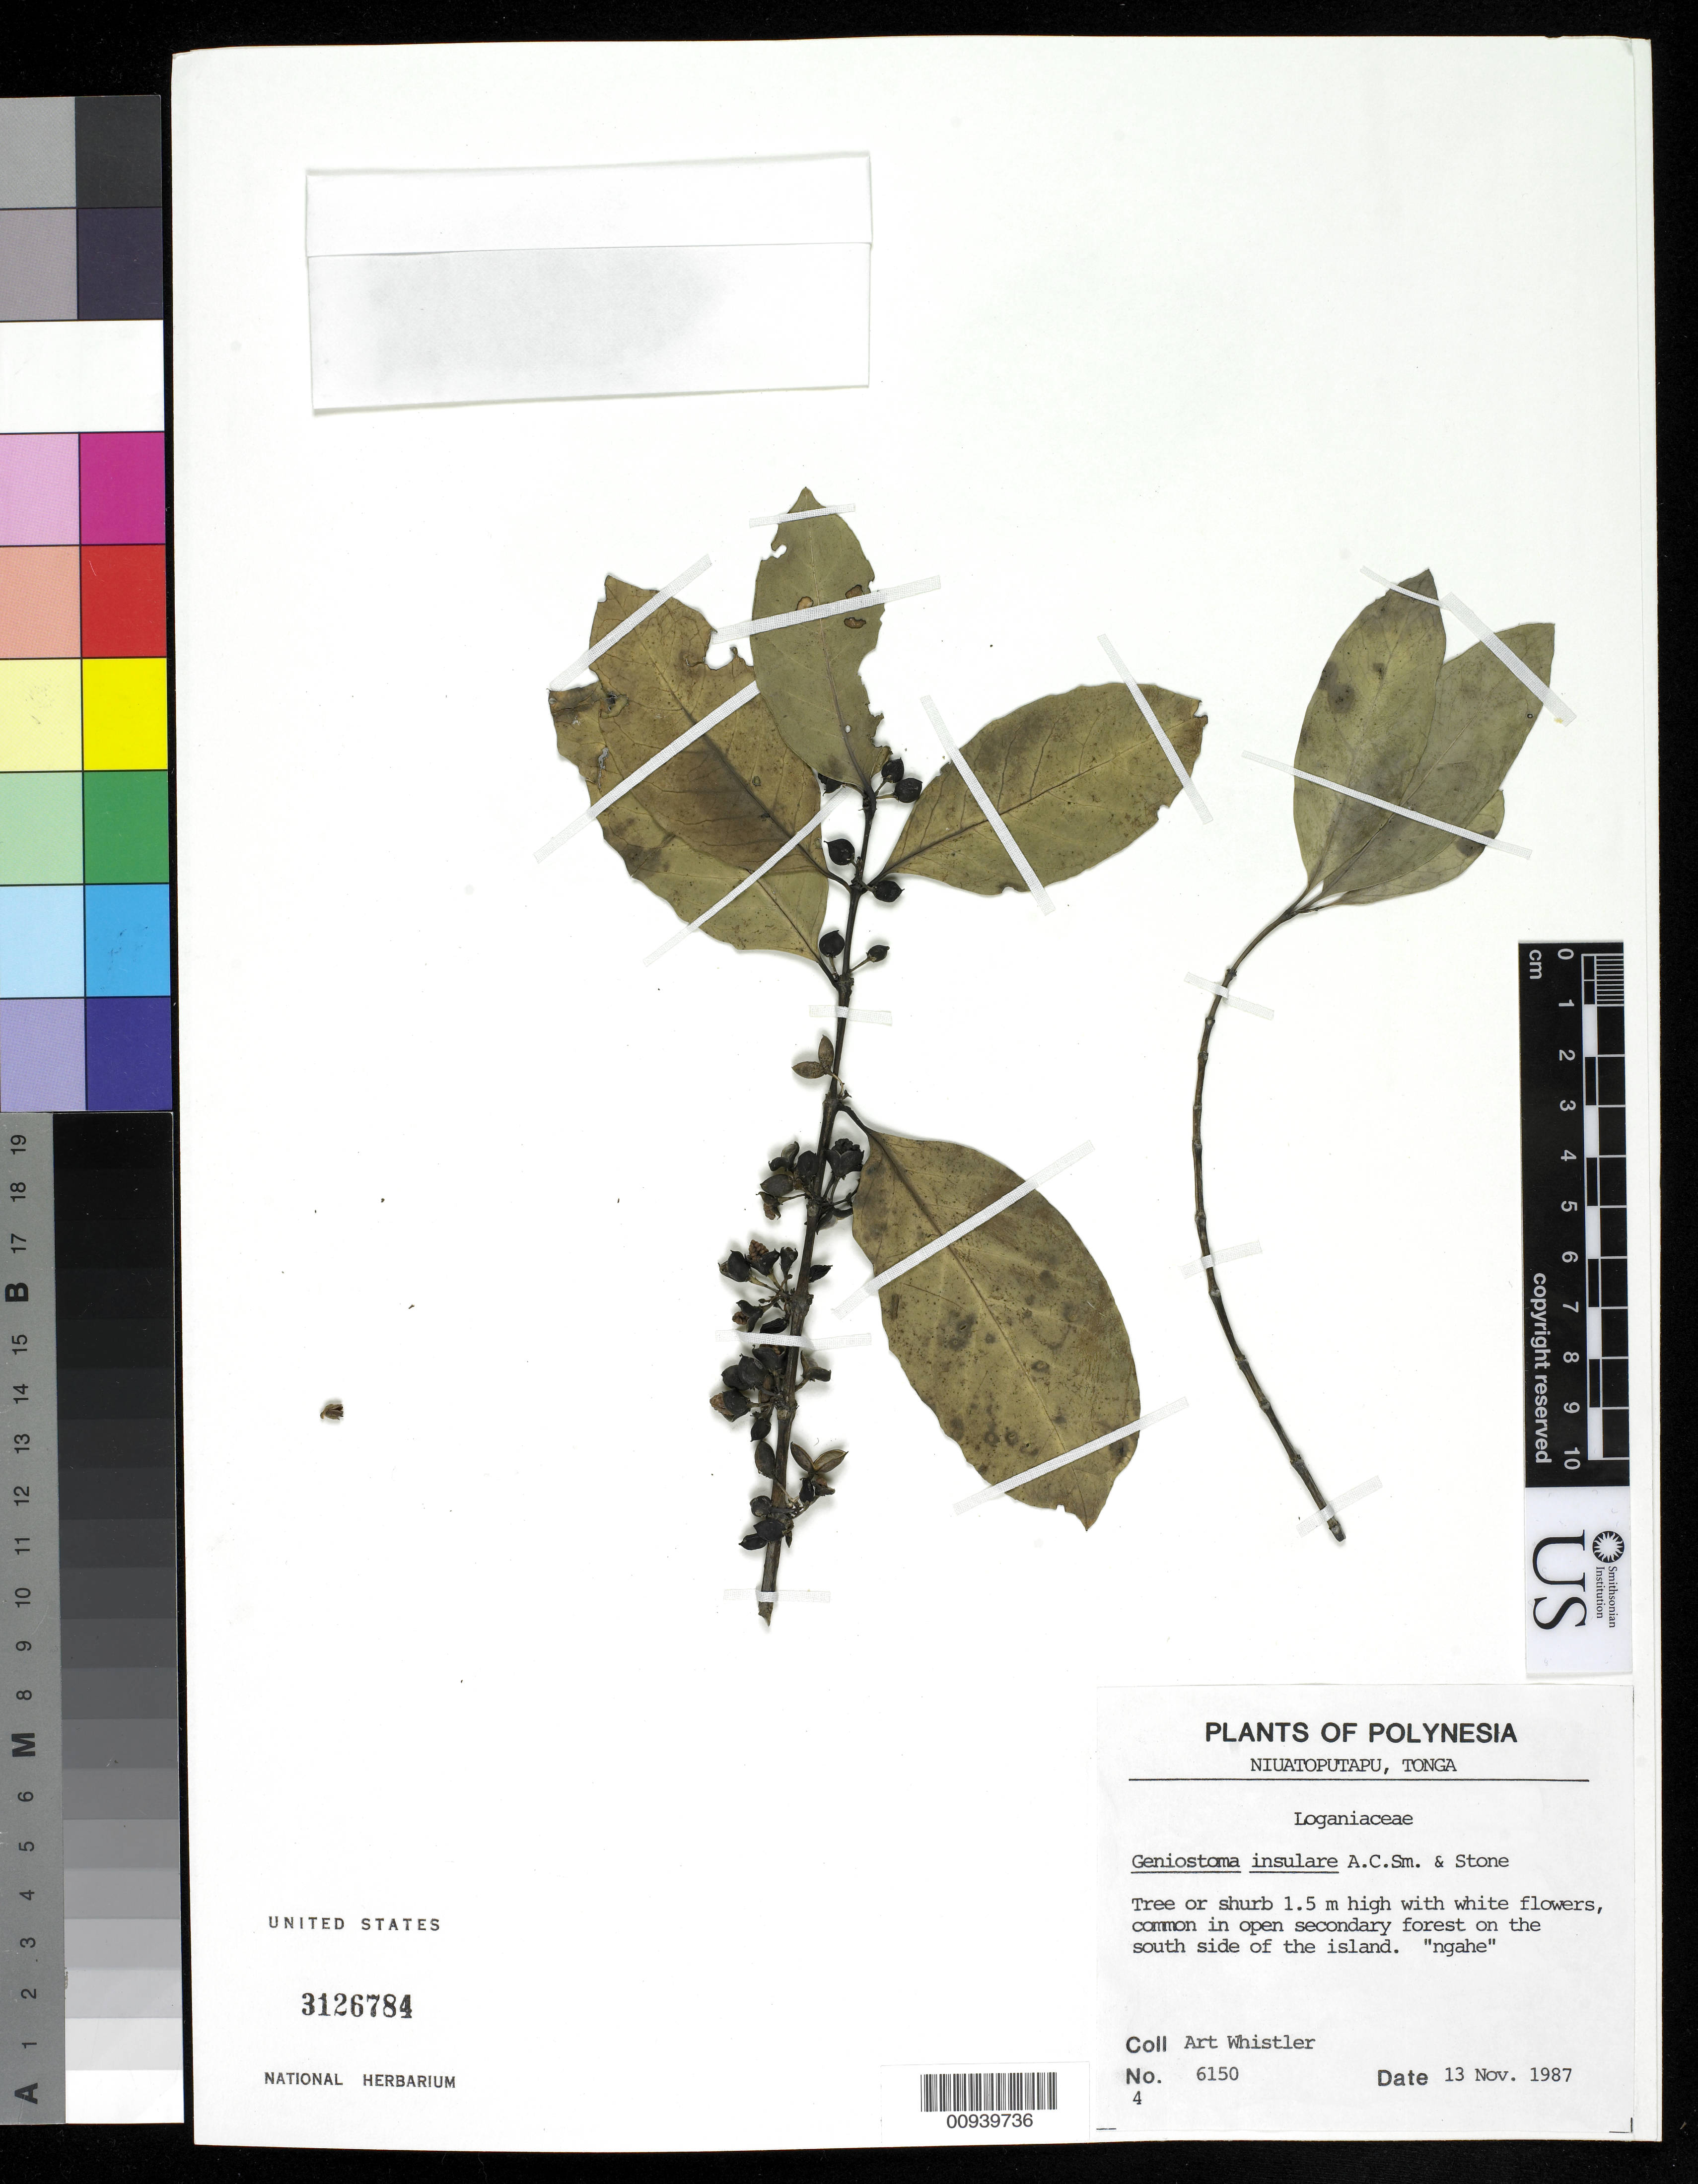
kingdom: Plantae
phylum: Tracheophyta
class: Magnoliopsida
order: Gentianales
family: Loganiaceae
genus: Geniostoma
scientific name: Geniostoma insulare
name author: A.C. Sm. & B.C. Stone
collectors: A. Whistler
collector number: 6150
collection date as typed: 13 Nov 1987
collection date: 1987-11-13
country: Tonga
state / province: Tonga Outliers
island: Niuatoputapu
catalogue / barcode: US 3126784